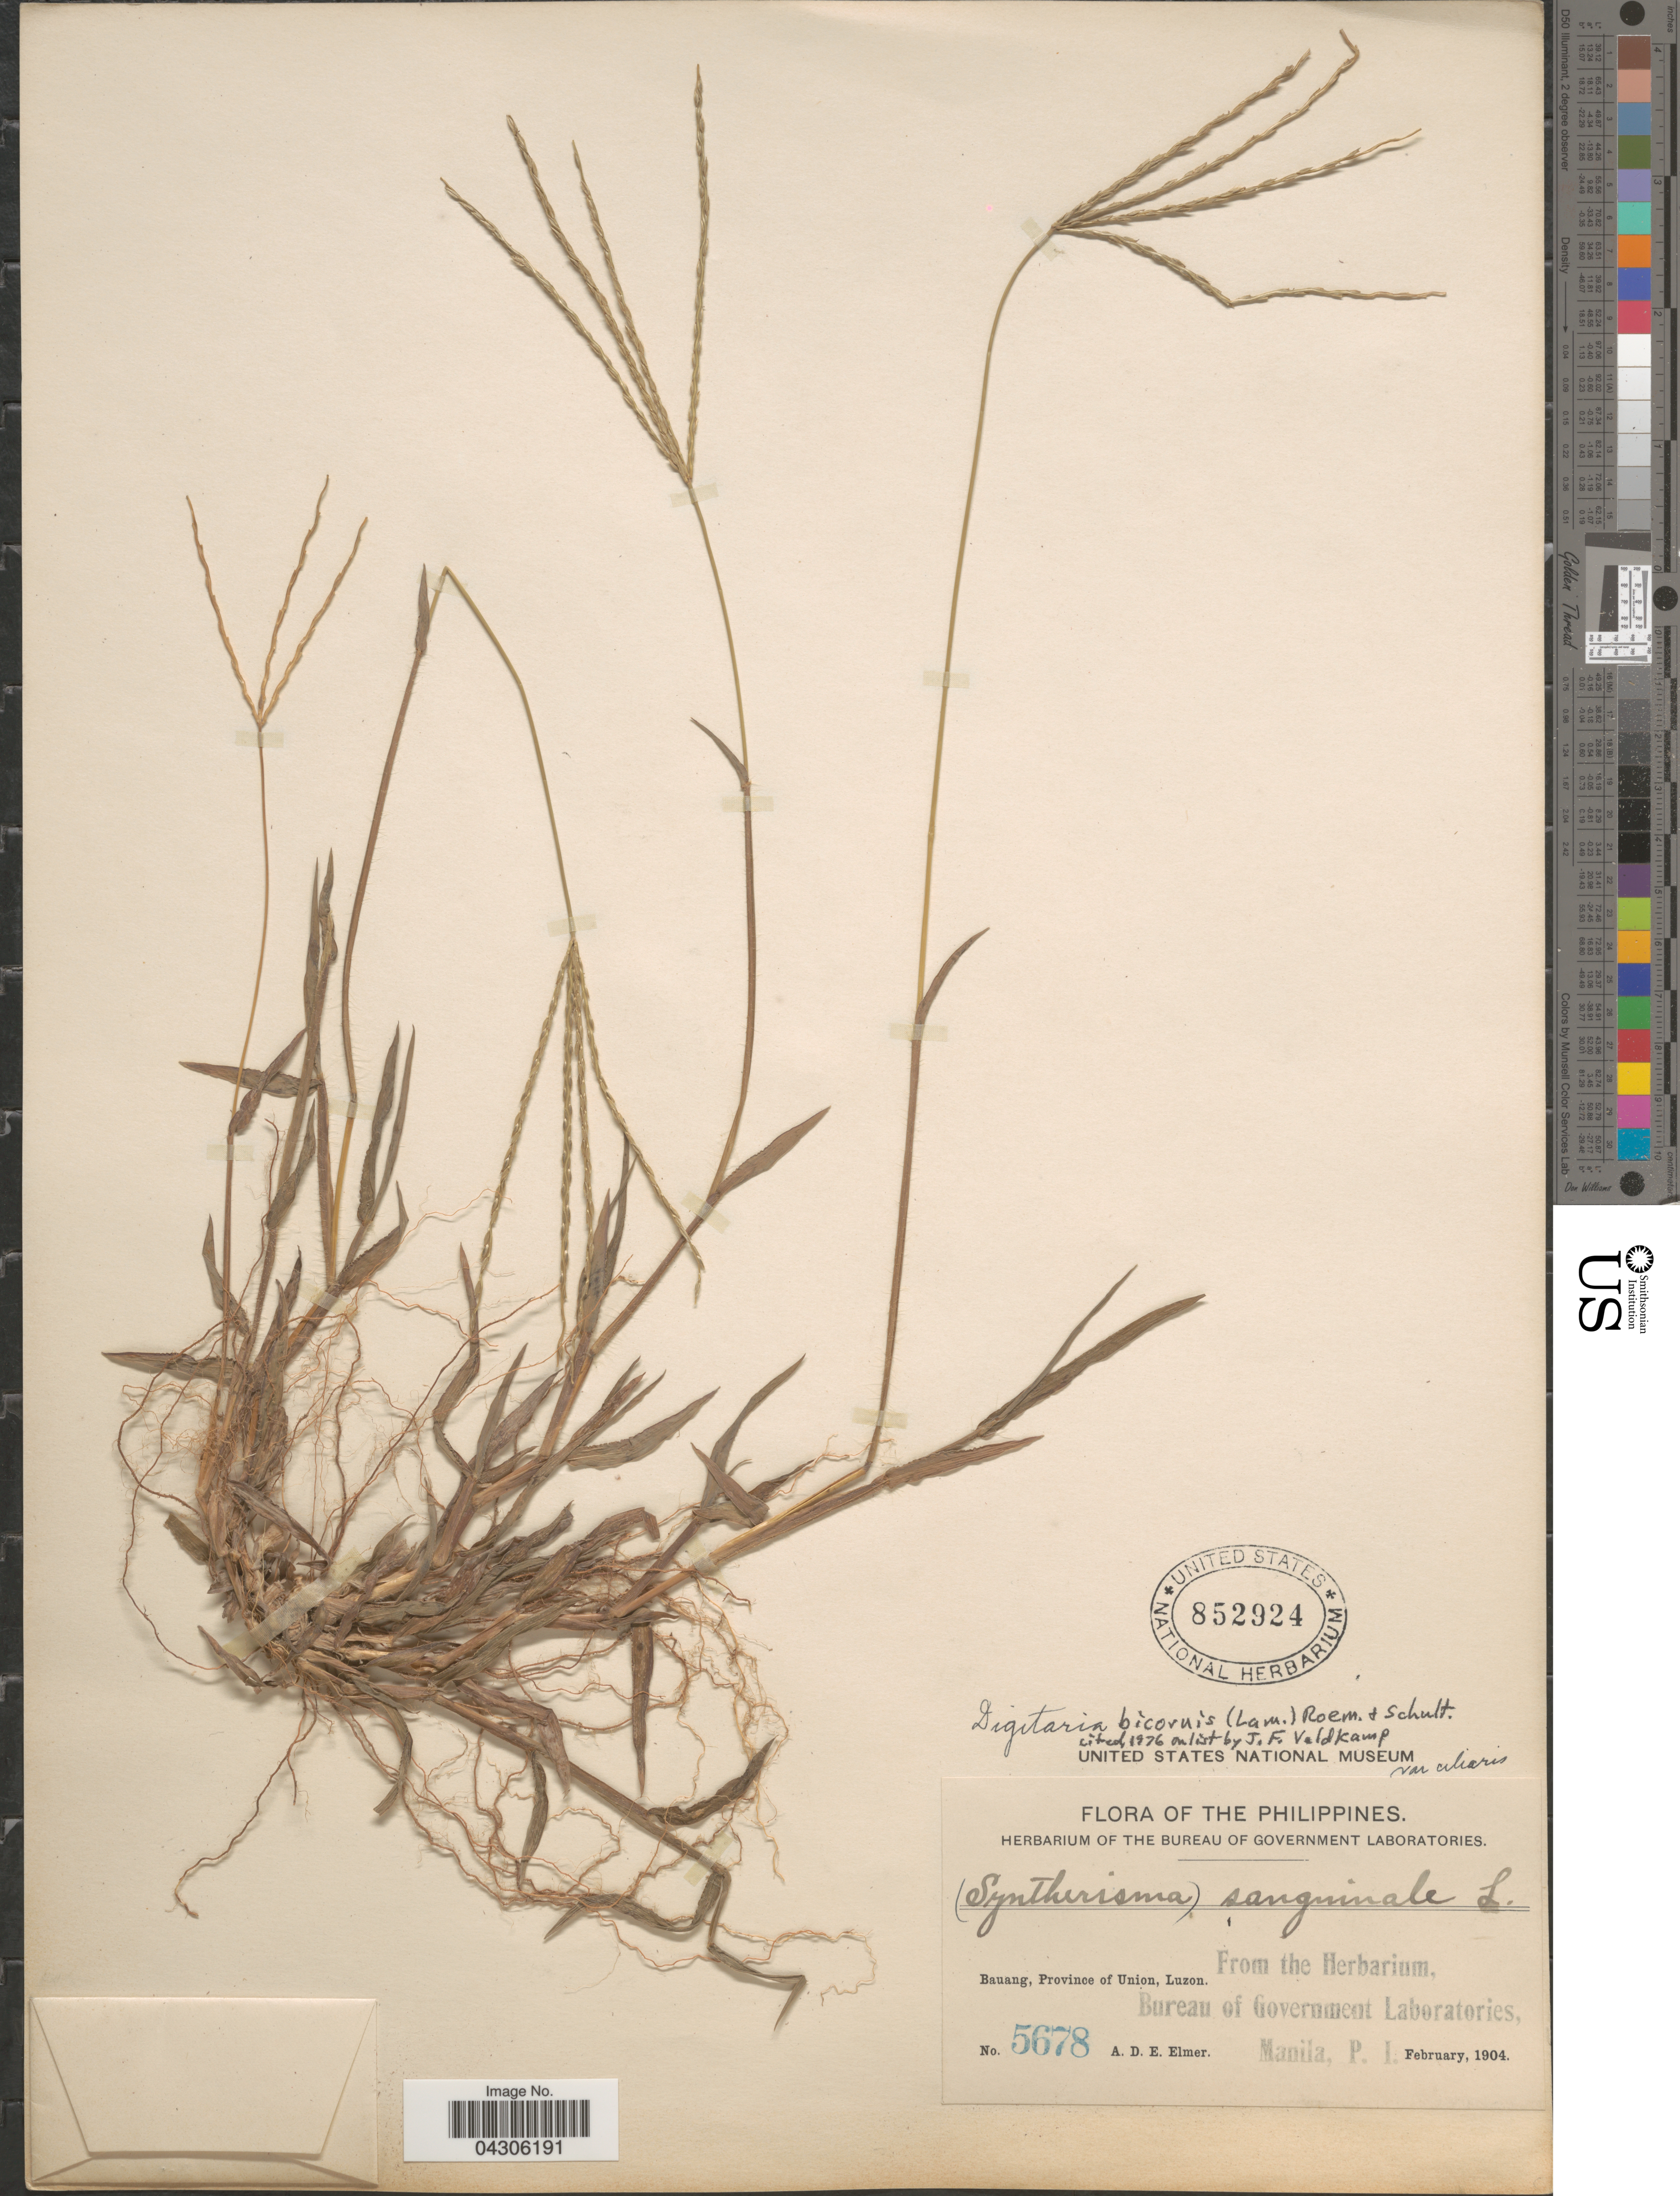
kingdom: Plantae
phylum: Tracheophyta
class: Liliopsida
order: Poales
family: Poaceae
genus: Digitaria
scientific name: Digitaria bicornis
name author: (Lam.) Roem. & Schult.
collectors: A. D. E. Elmer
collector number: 5678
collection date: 1904-02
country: Philippines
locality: Bauang, Province of Union, Luzon.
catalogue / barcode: US 852924